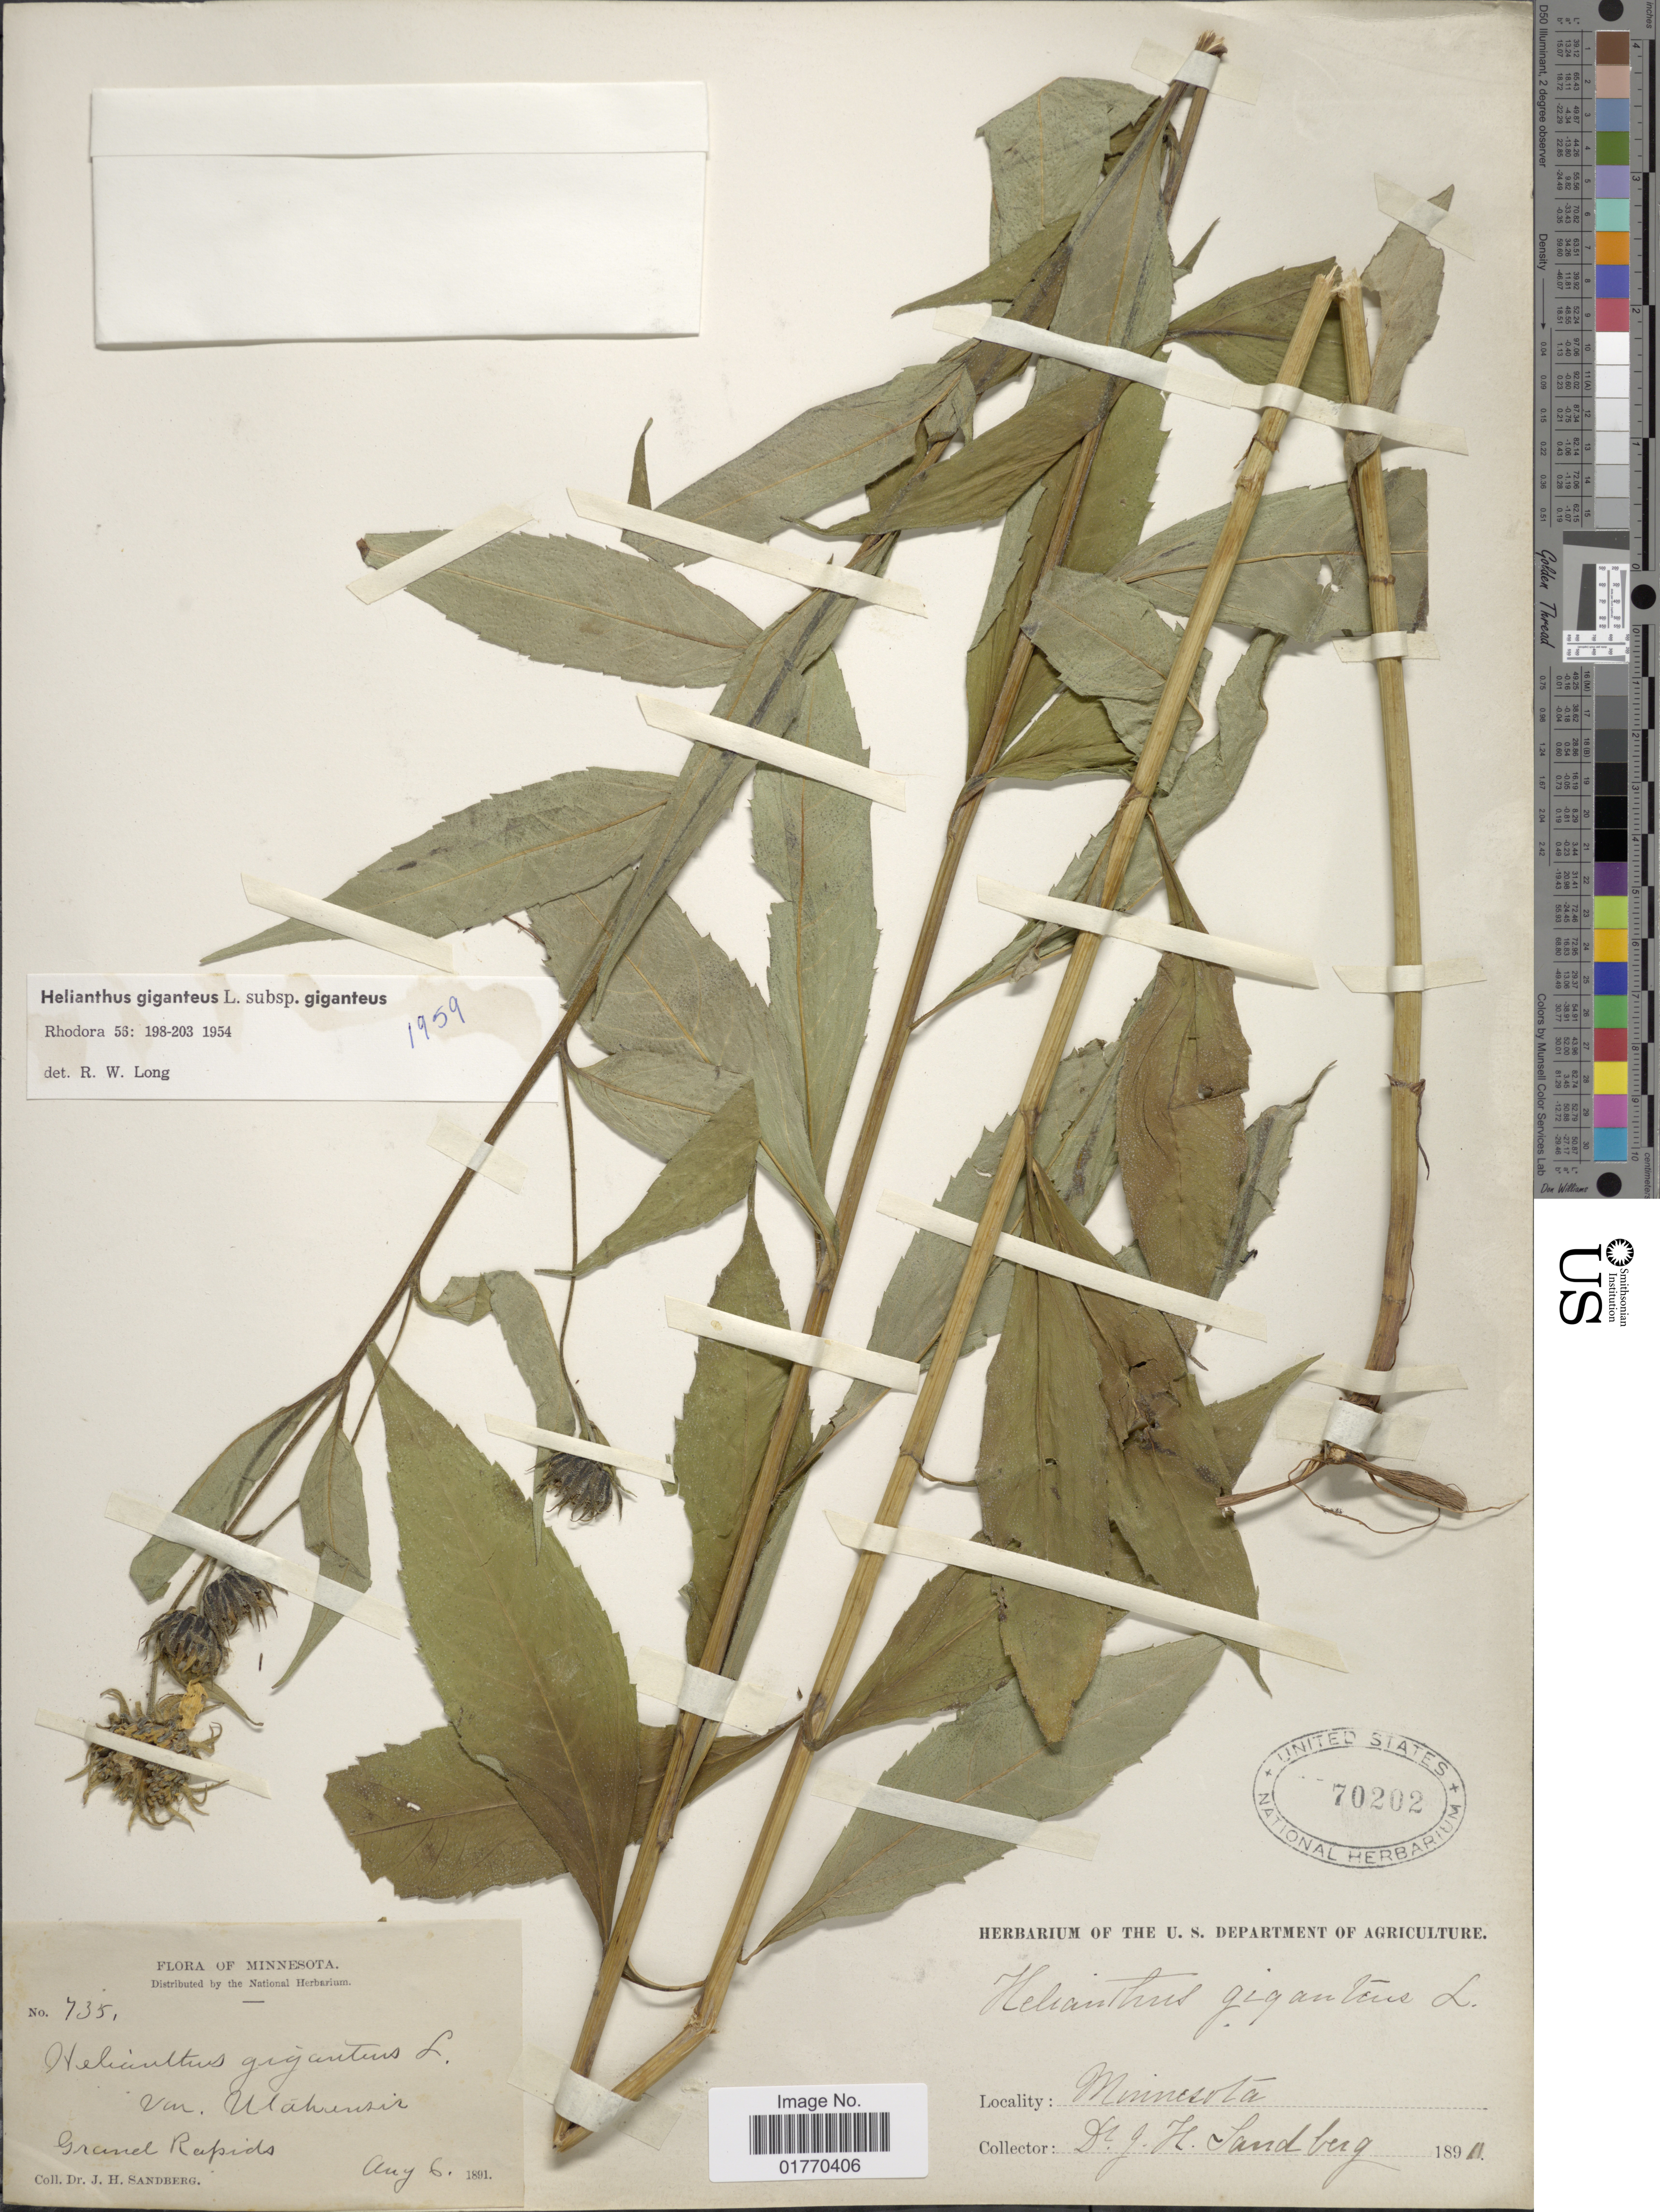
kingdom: Plantae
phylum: Tracheophyta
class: Magnoliopsida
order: Asterales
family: Asteraceae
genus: Helianthus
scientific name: Helianthus giganteus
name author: L.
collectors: J. H. Sandberg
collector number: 735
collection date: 1891-08-06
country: United States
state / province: Minnesota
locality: Grand Rapids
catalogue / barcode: US 70202